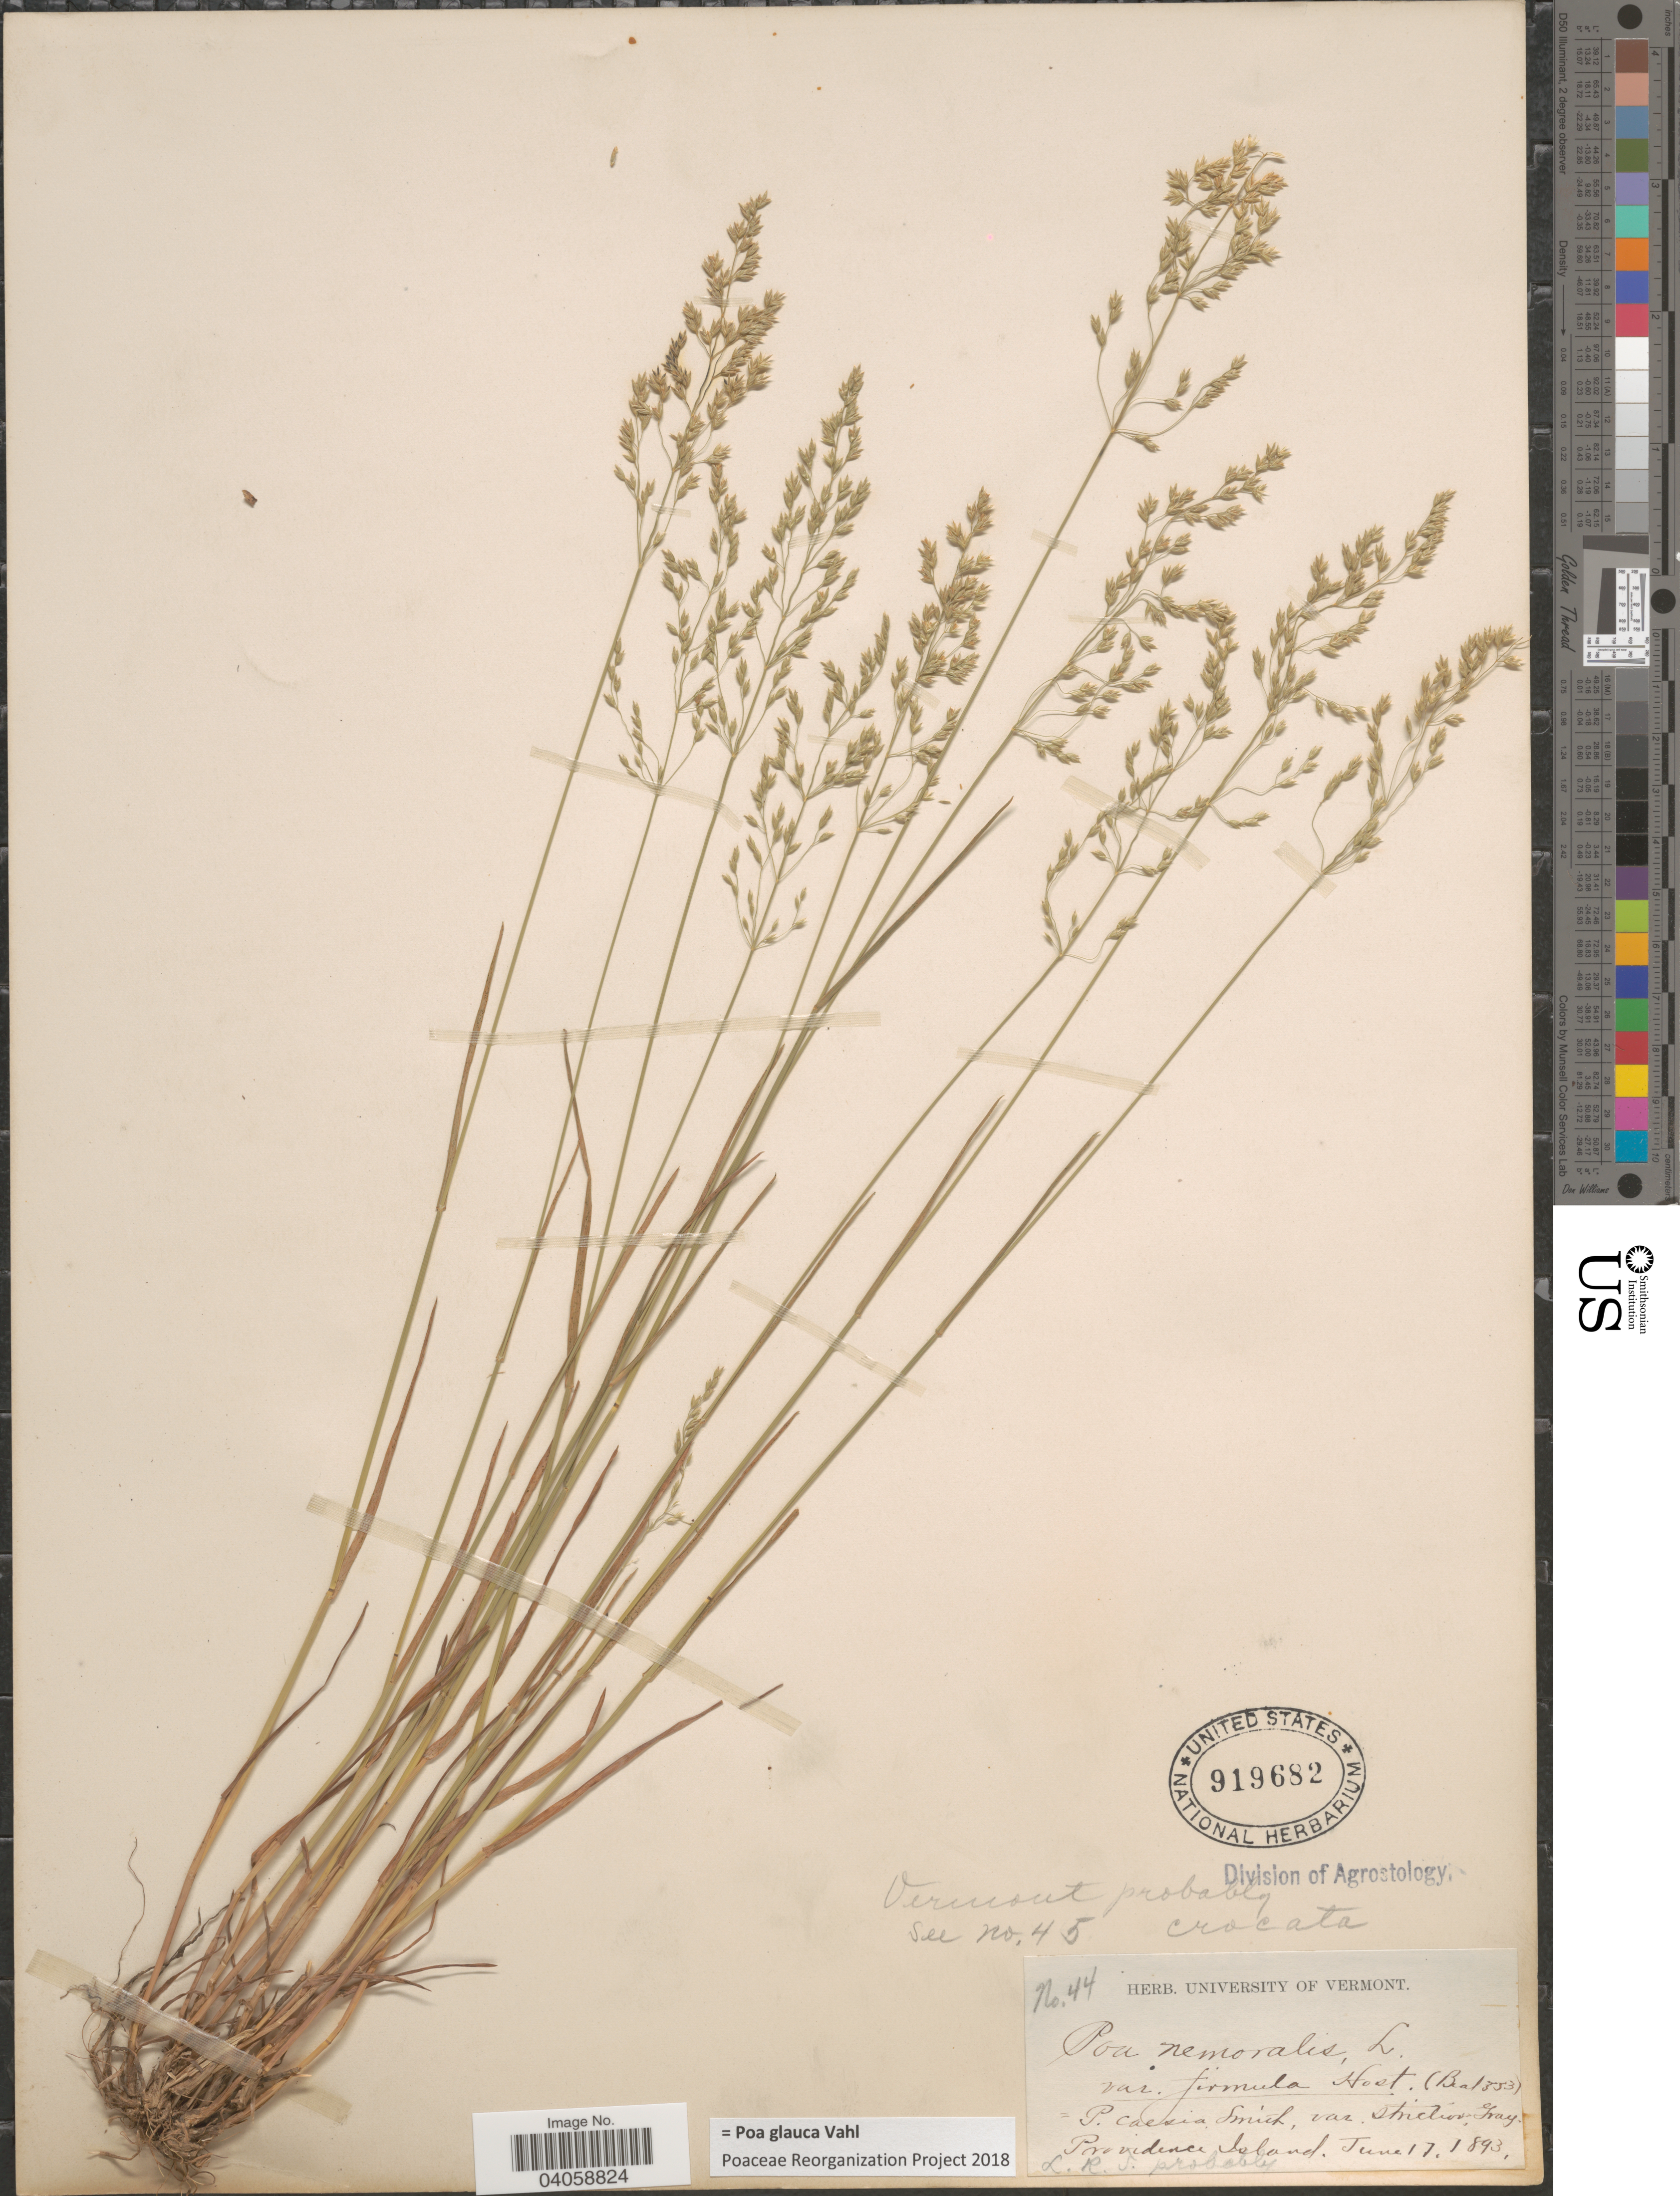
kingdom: Plantae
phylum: Tracheophyta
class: Liliopsida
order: Poales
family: Poaceae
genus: Poa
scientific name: Poa glauca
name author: Vahl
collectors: L. R. J.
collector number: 44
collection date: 1893-06-17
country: United States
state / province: Vermont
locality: Providence Island.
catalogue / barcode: US 919682